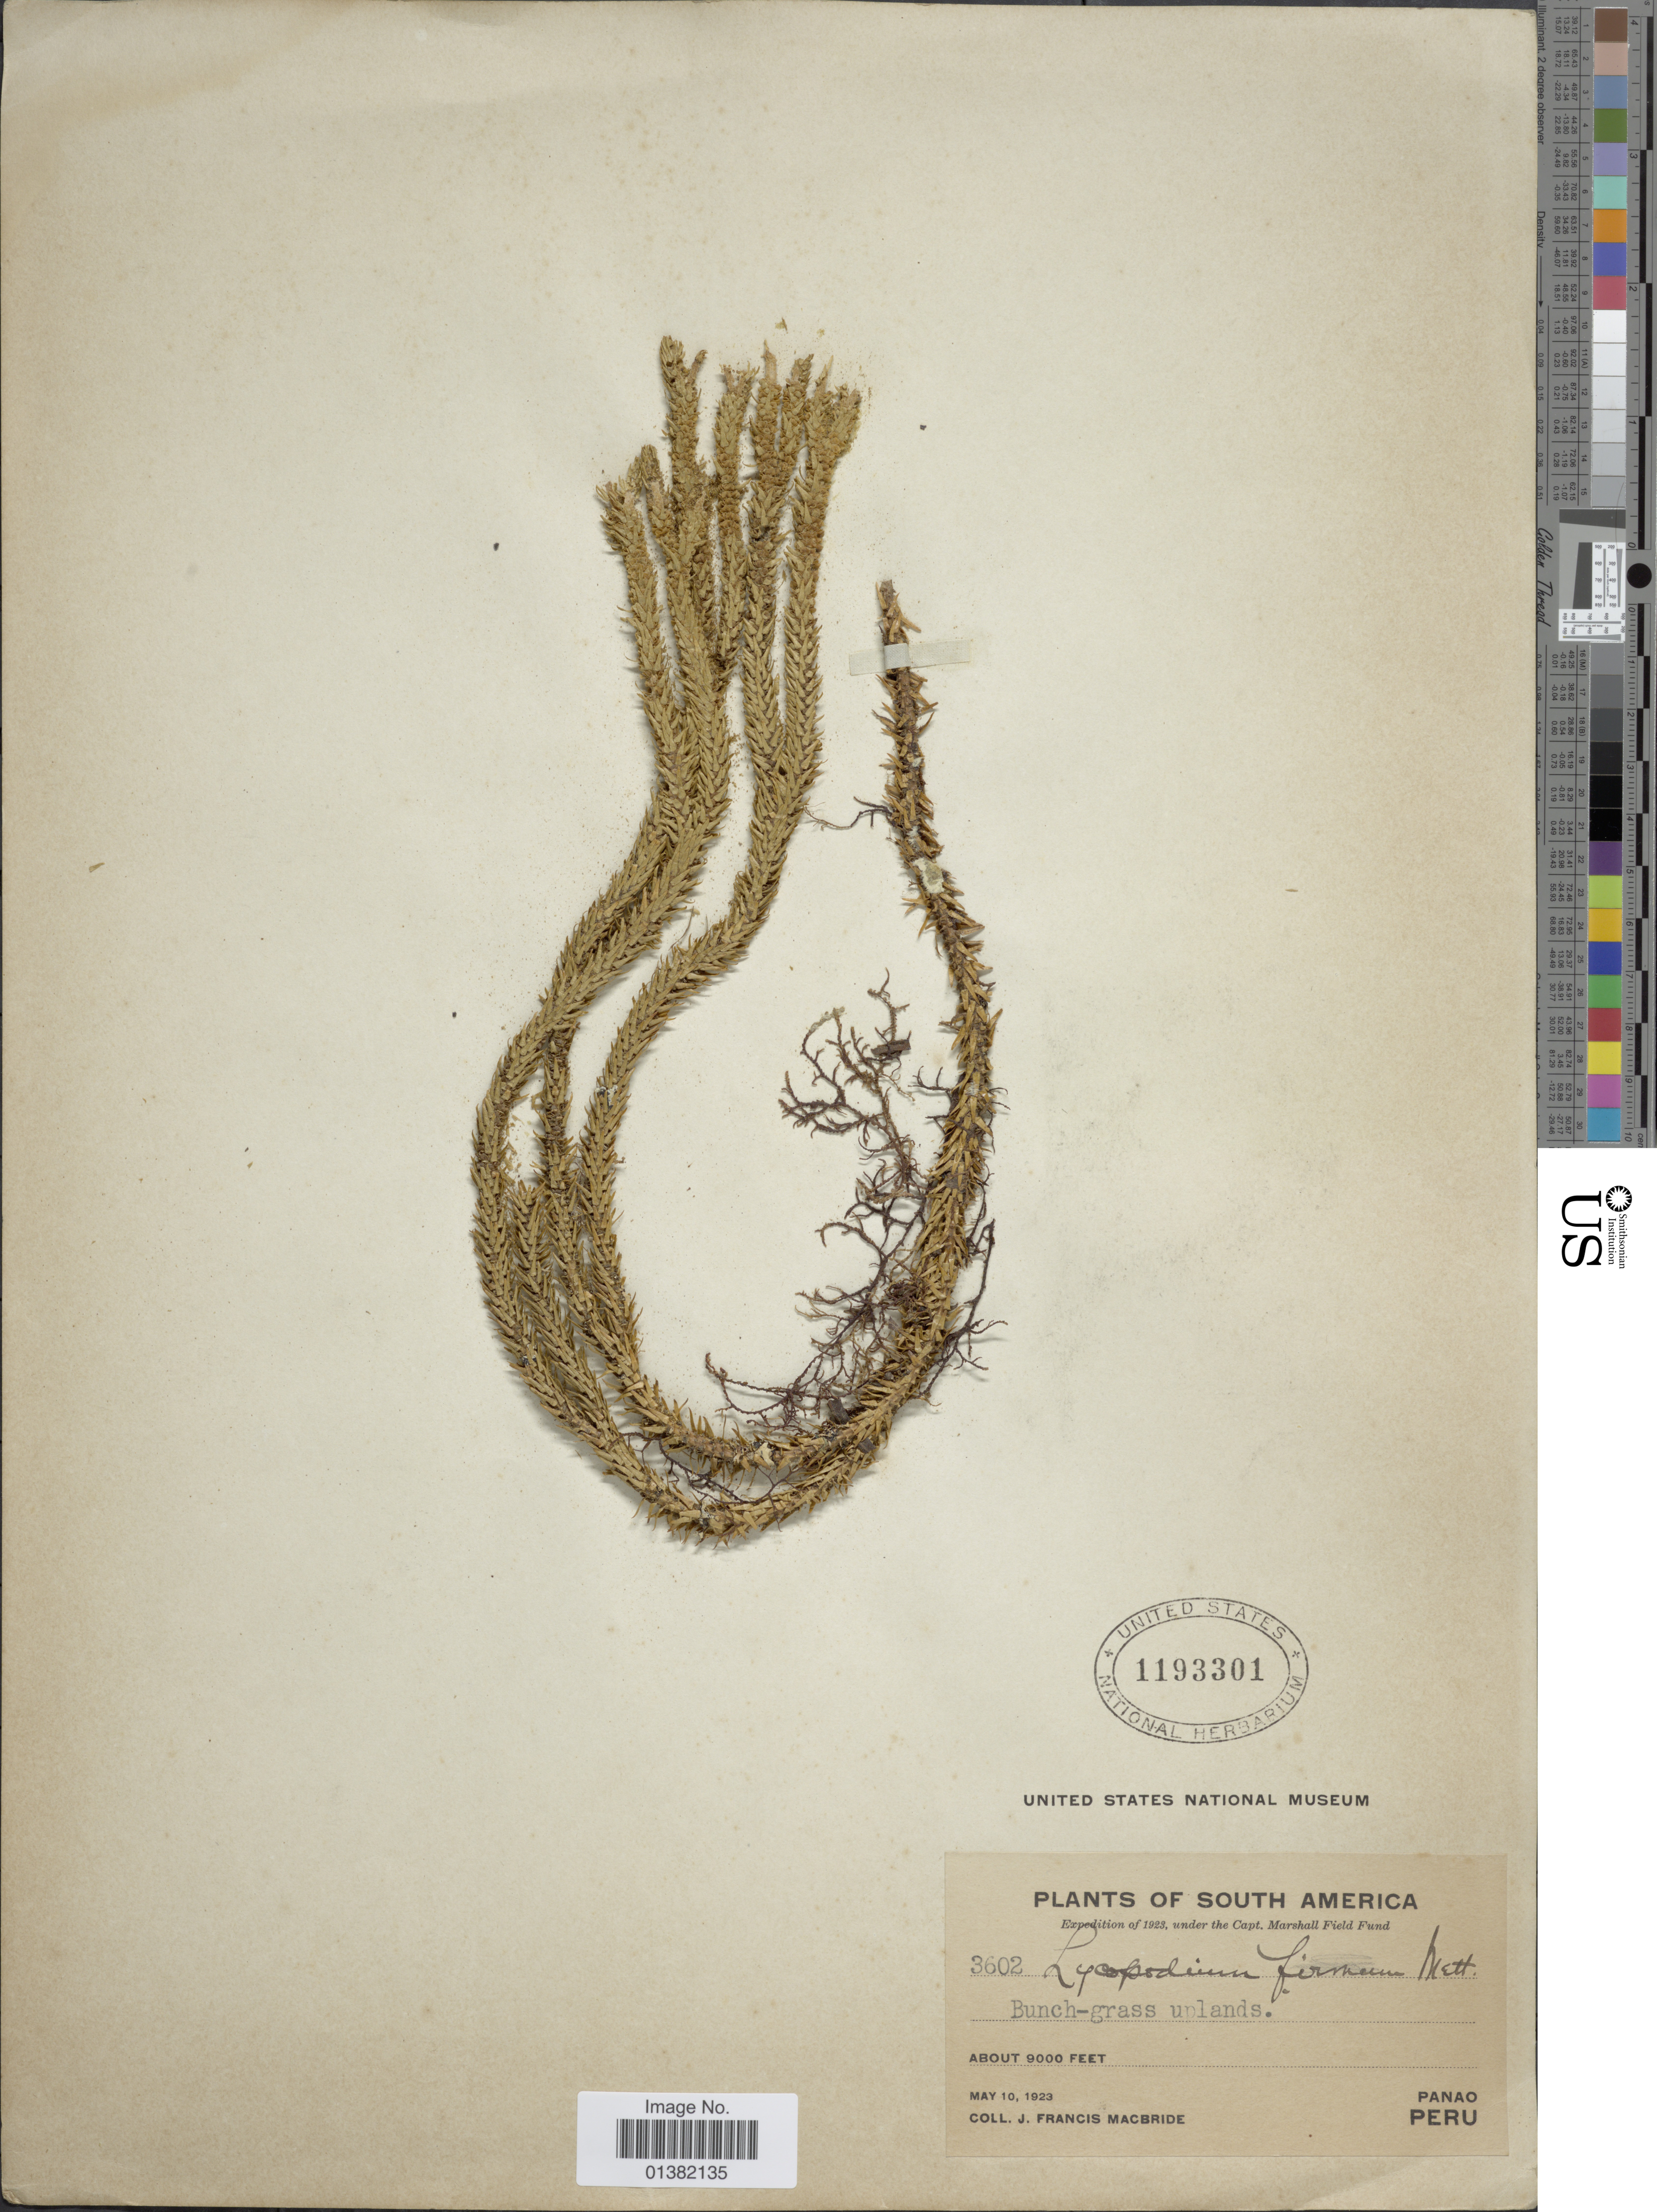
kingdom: Plantae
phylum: Tracheophyta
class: Lycopodiopsida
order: Lycopodiales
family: Lycopodiaceae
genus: Phlegmariurus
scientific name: Phlegmariurus firmus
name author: (Mett.) B. Øllg.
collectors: J. F. Macbride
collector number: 3602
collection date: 1923-05-10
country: Peru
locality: Panao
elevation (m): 2743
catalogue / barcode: US 1193301